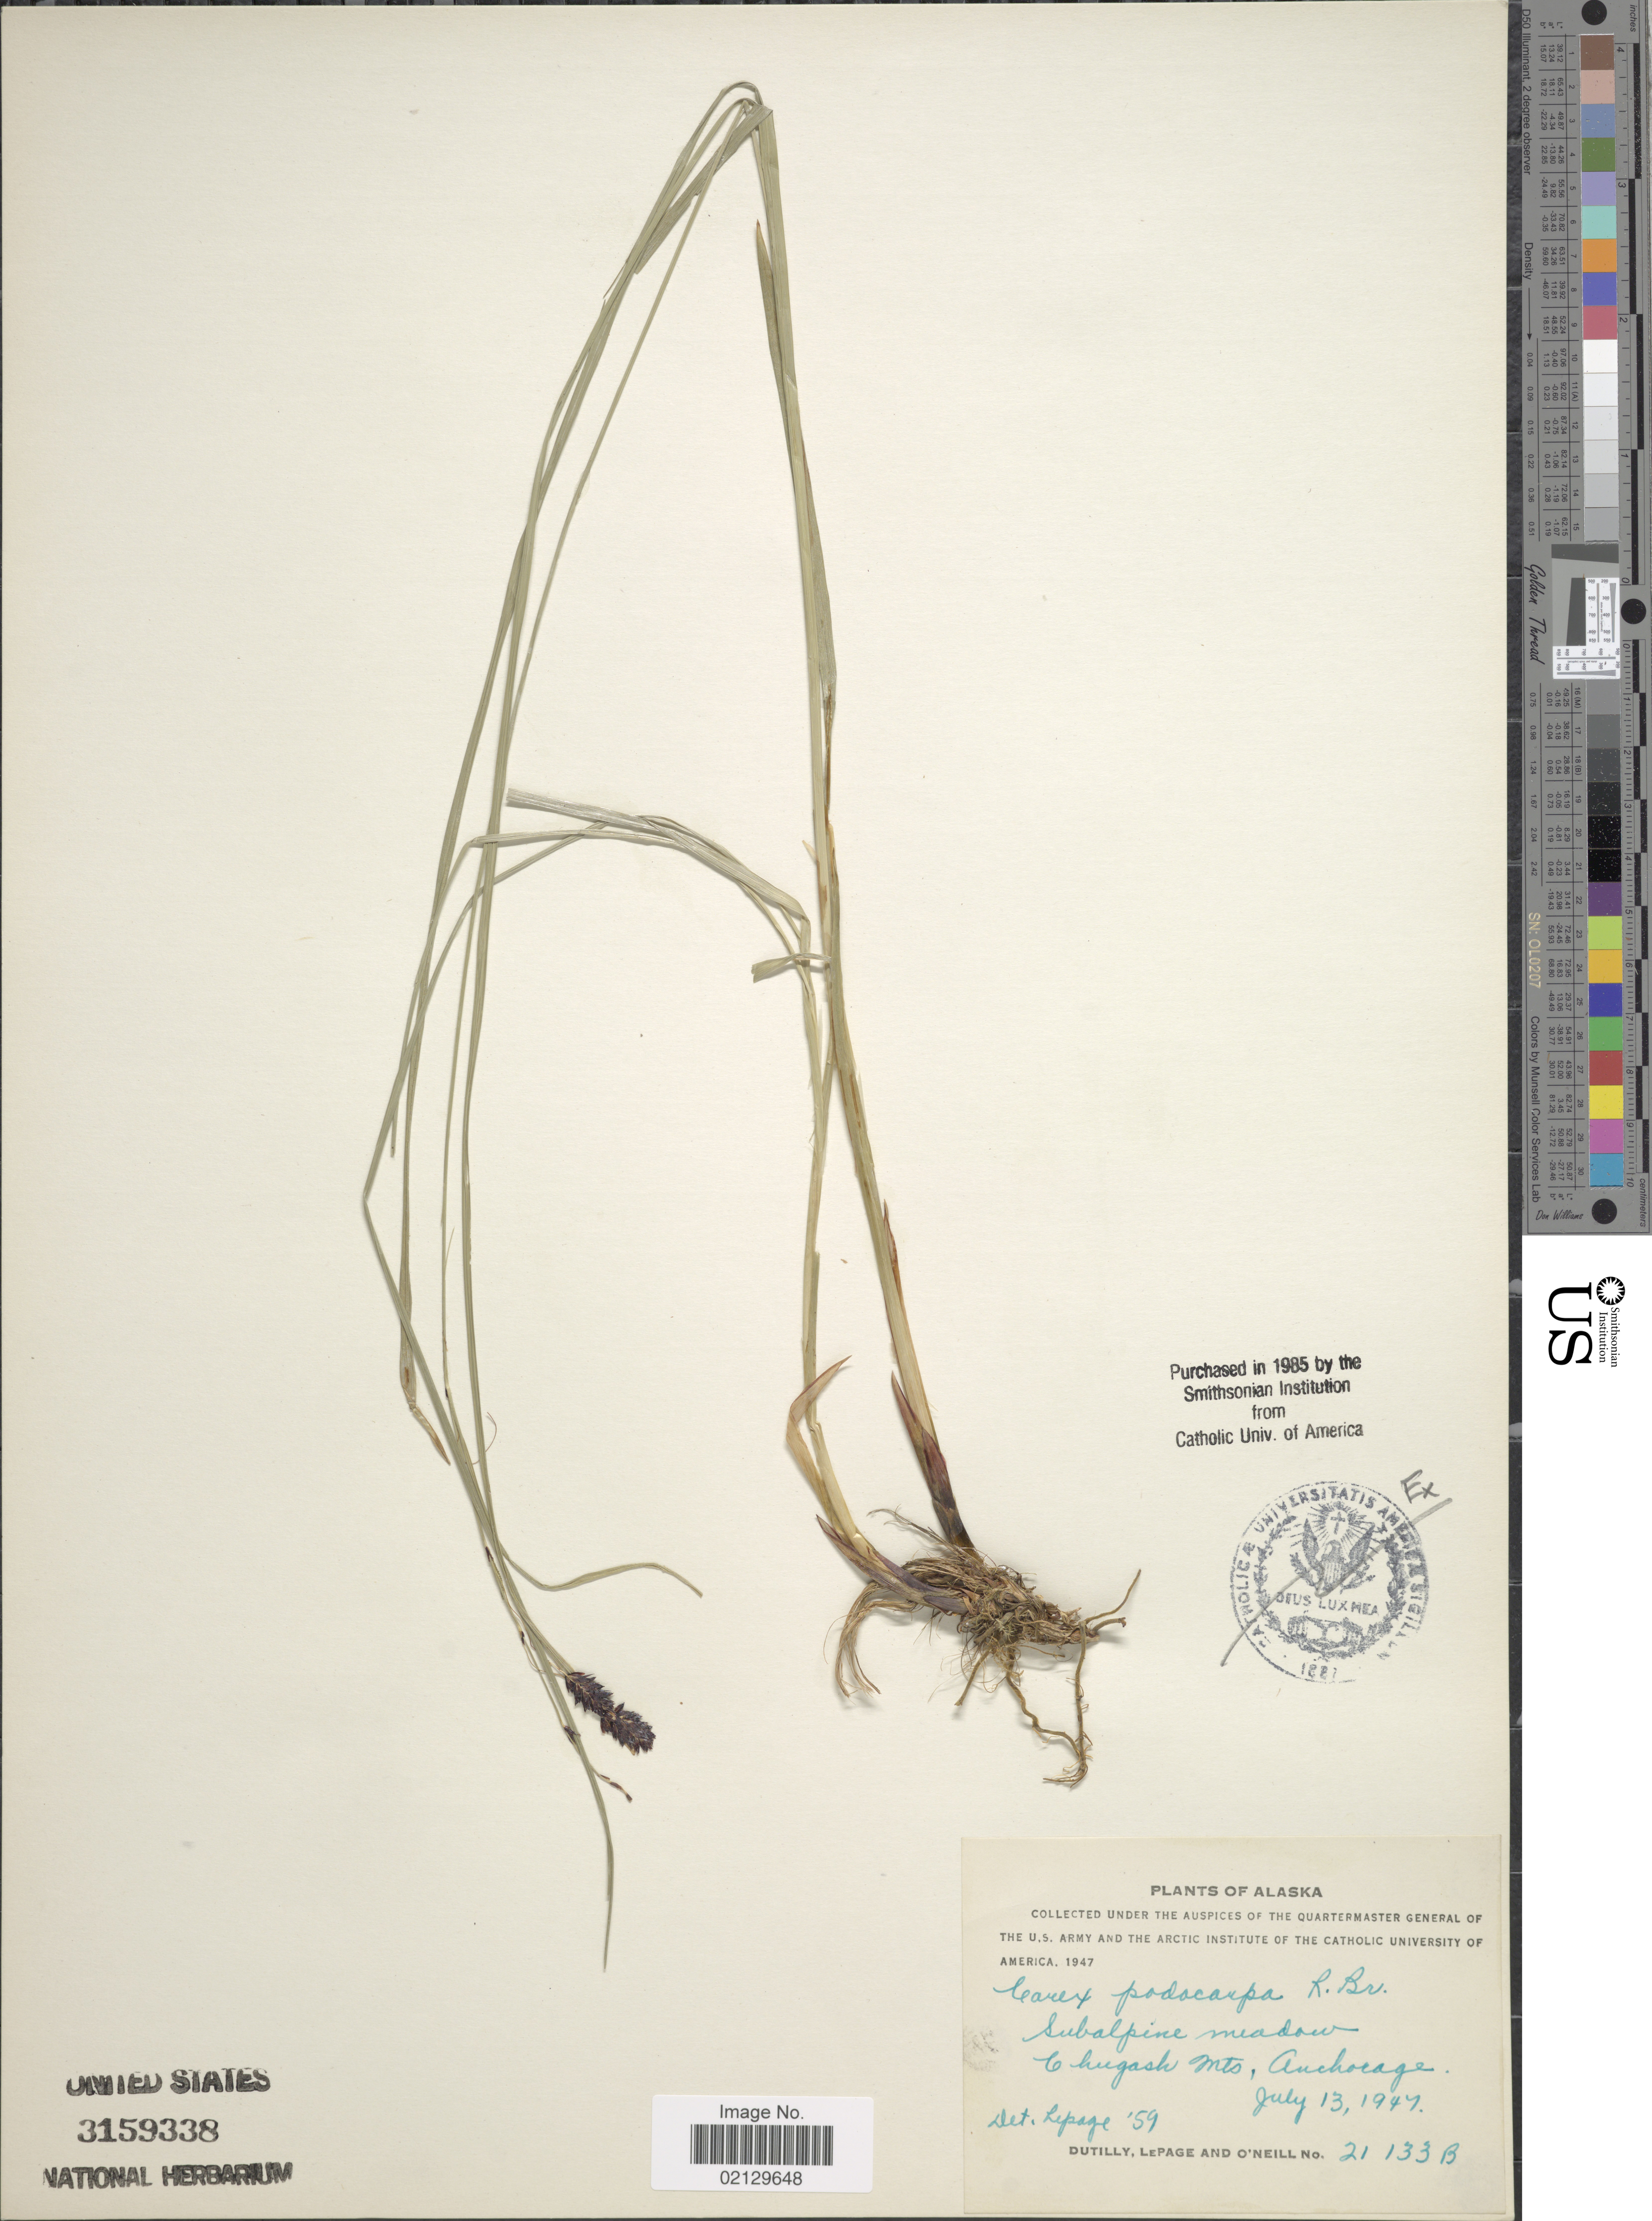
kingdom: Plantae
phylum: Tracheophyta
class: Liliopsida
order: Poales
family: Cyperaceae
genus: Carex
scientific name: Carex podocarpa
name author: R. Br.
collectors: -. Dutilly, -. LePage & O' Neill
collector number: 21133B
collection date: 1947-07-13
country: United States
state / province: Alaska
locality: Alaska, Subalpine Mts, Anchorage.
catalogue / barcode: US 3159338